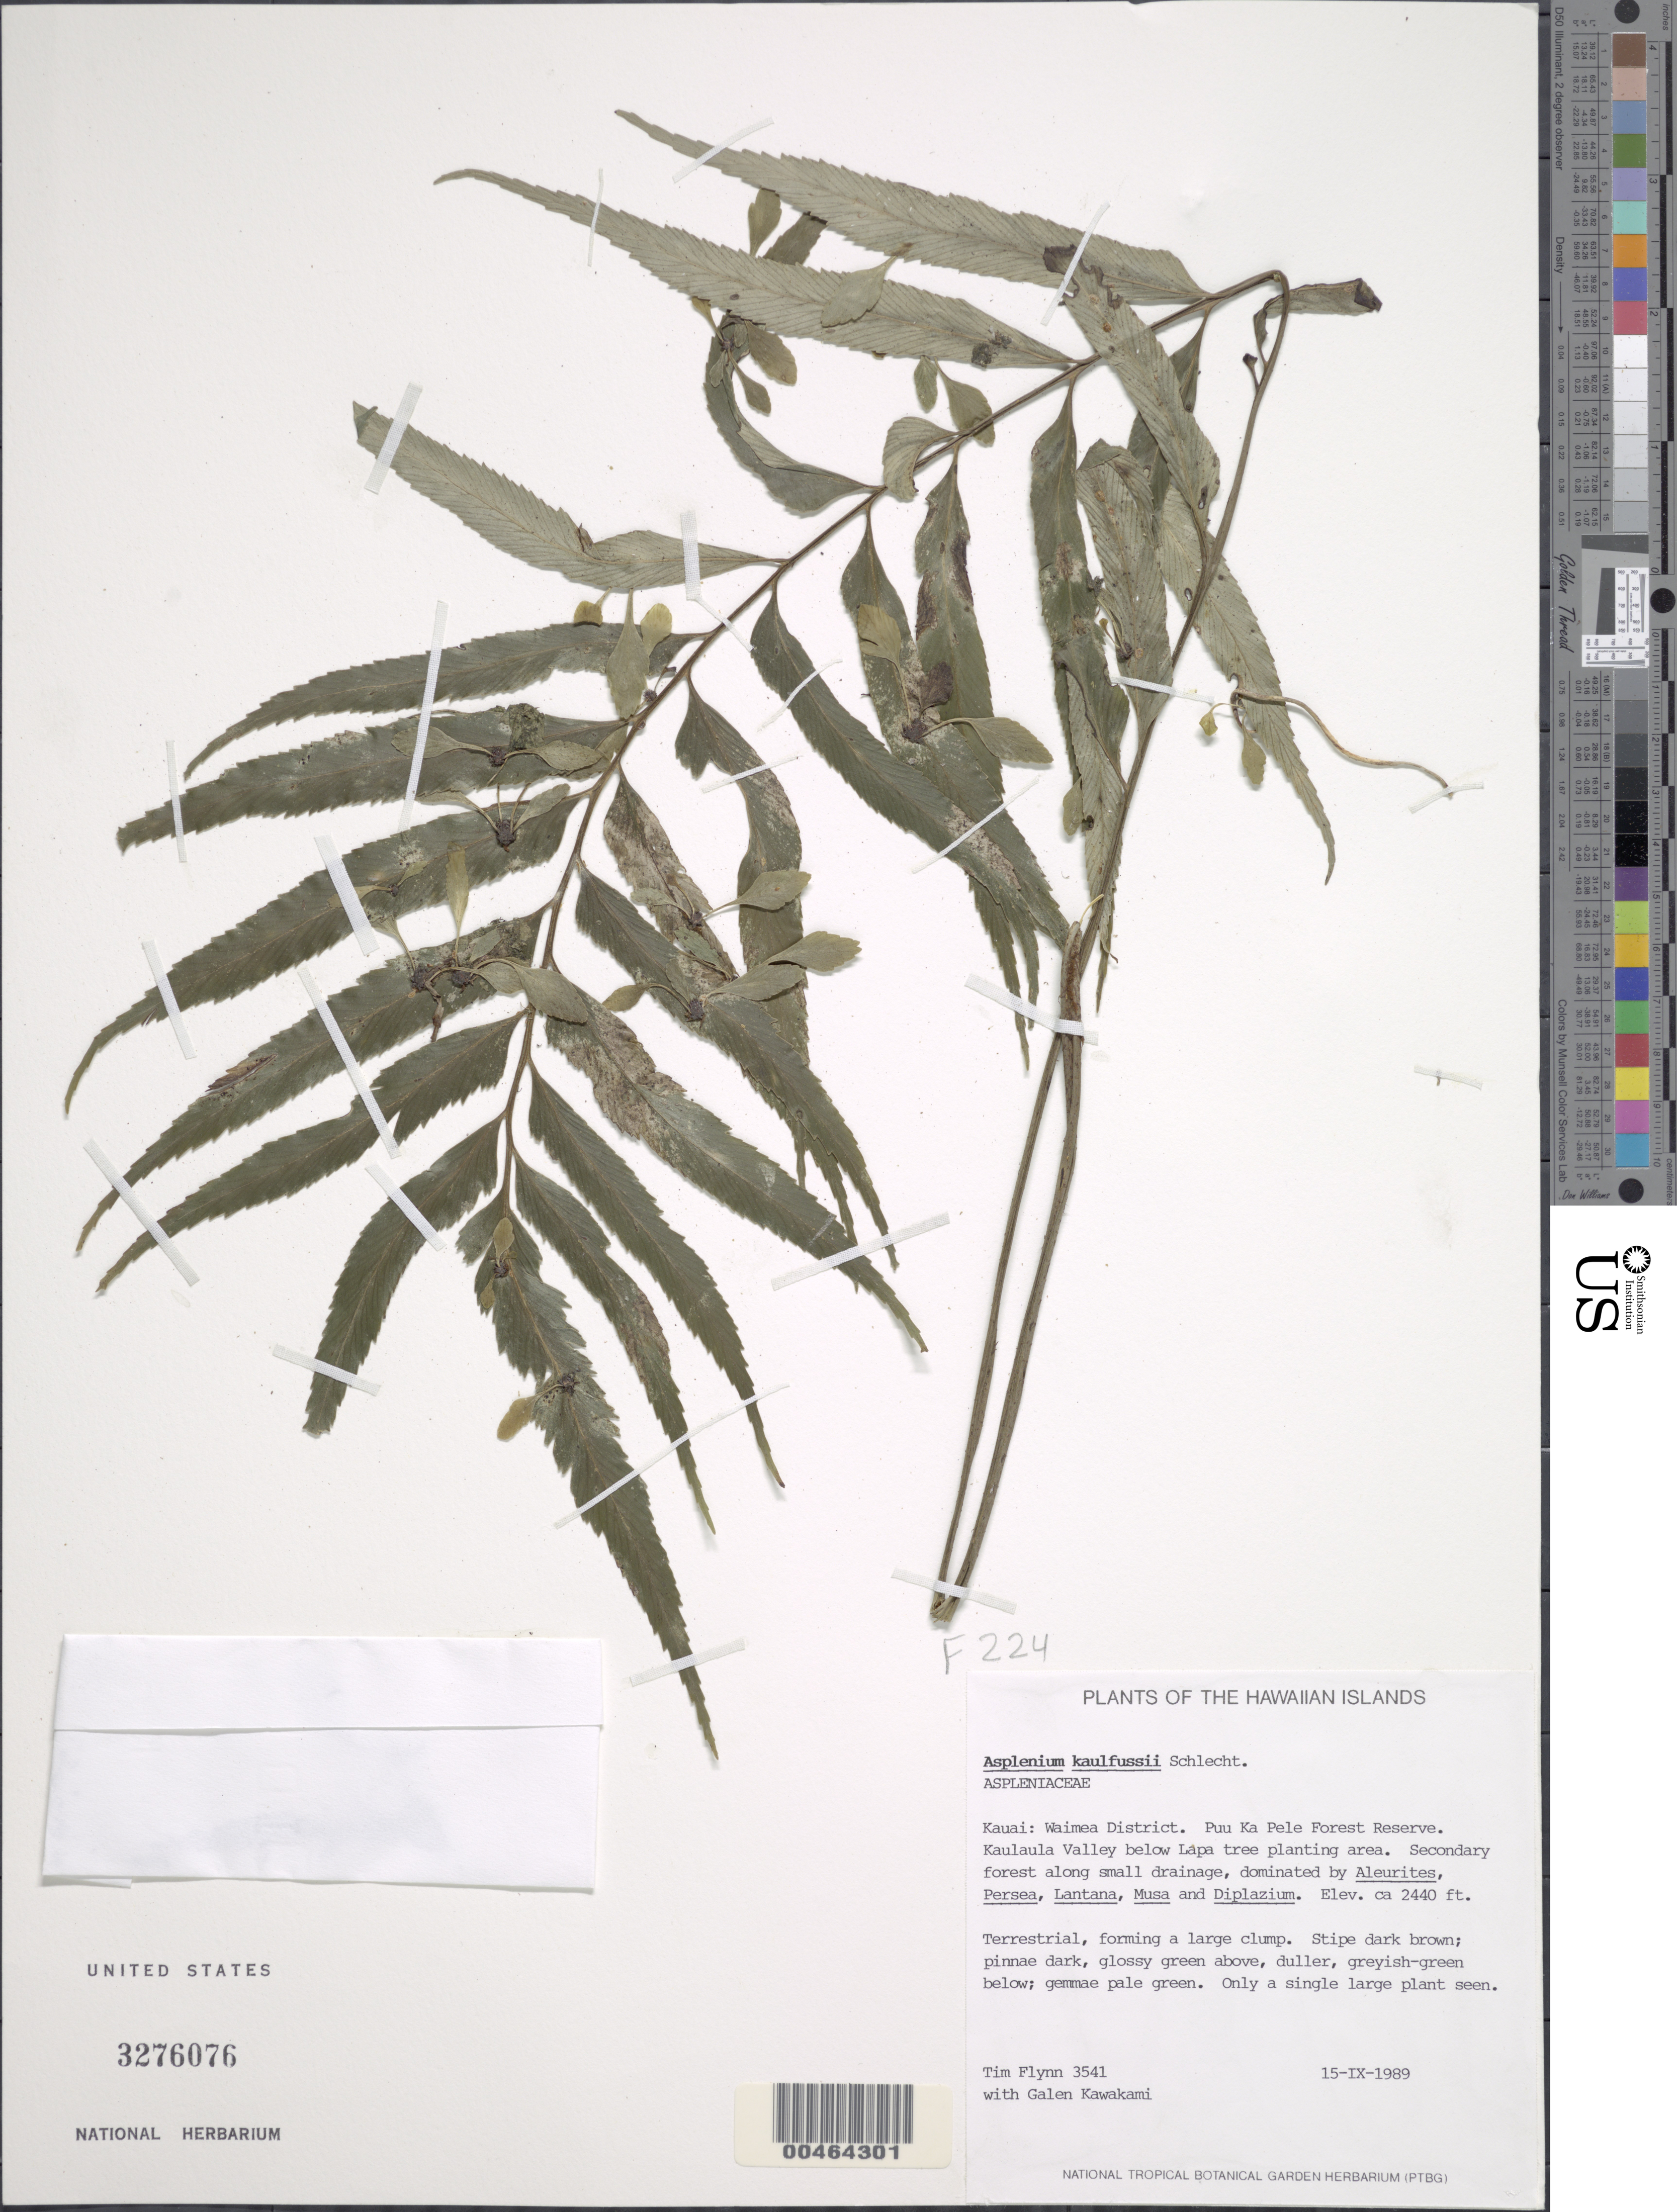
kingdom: Plantae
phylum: Tracheophyta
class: Polypodiopsida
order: Polypodiales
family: Aspleniaceae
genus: Asplenium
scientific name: Asplenium kaulfussii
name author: Schltdl.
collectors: T. W. Flynn & G. Kawakami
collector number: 3541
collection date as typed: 15 Sep 1989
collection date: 1989-09-15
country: United States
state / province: Hawaii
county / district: Kauai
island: Kaua'i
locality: Waimea District. Puu Ka Pele Forest Reserve. Kaulaula Valley below Lapa tree planting area, along small drainage.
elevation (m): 744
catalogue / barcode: US 3276076